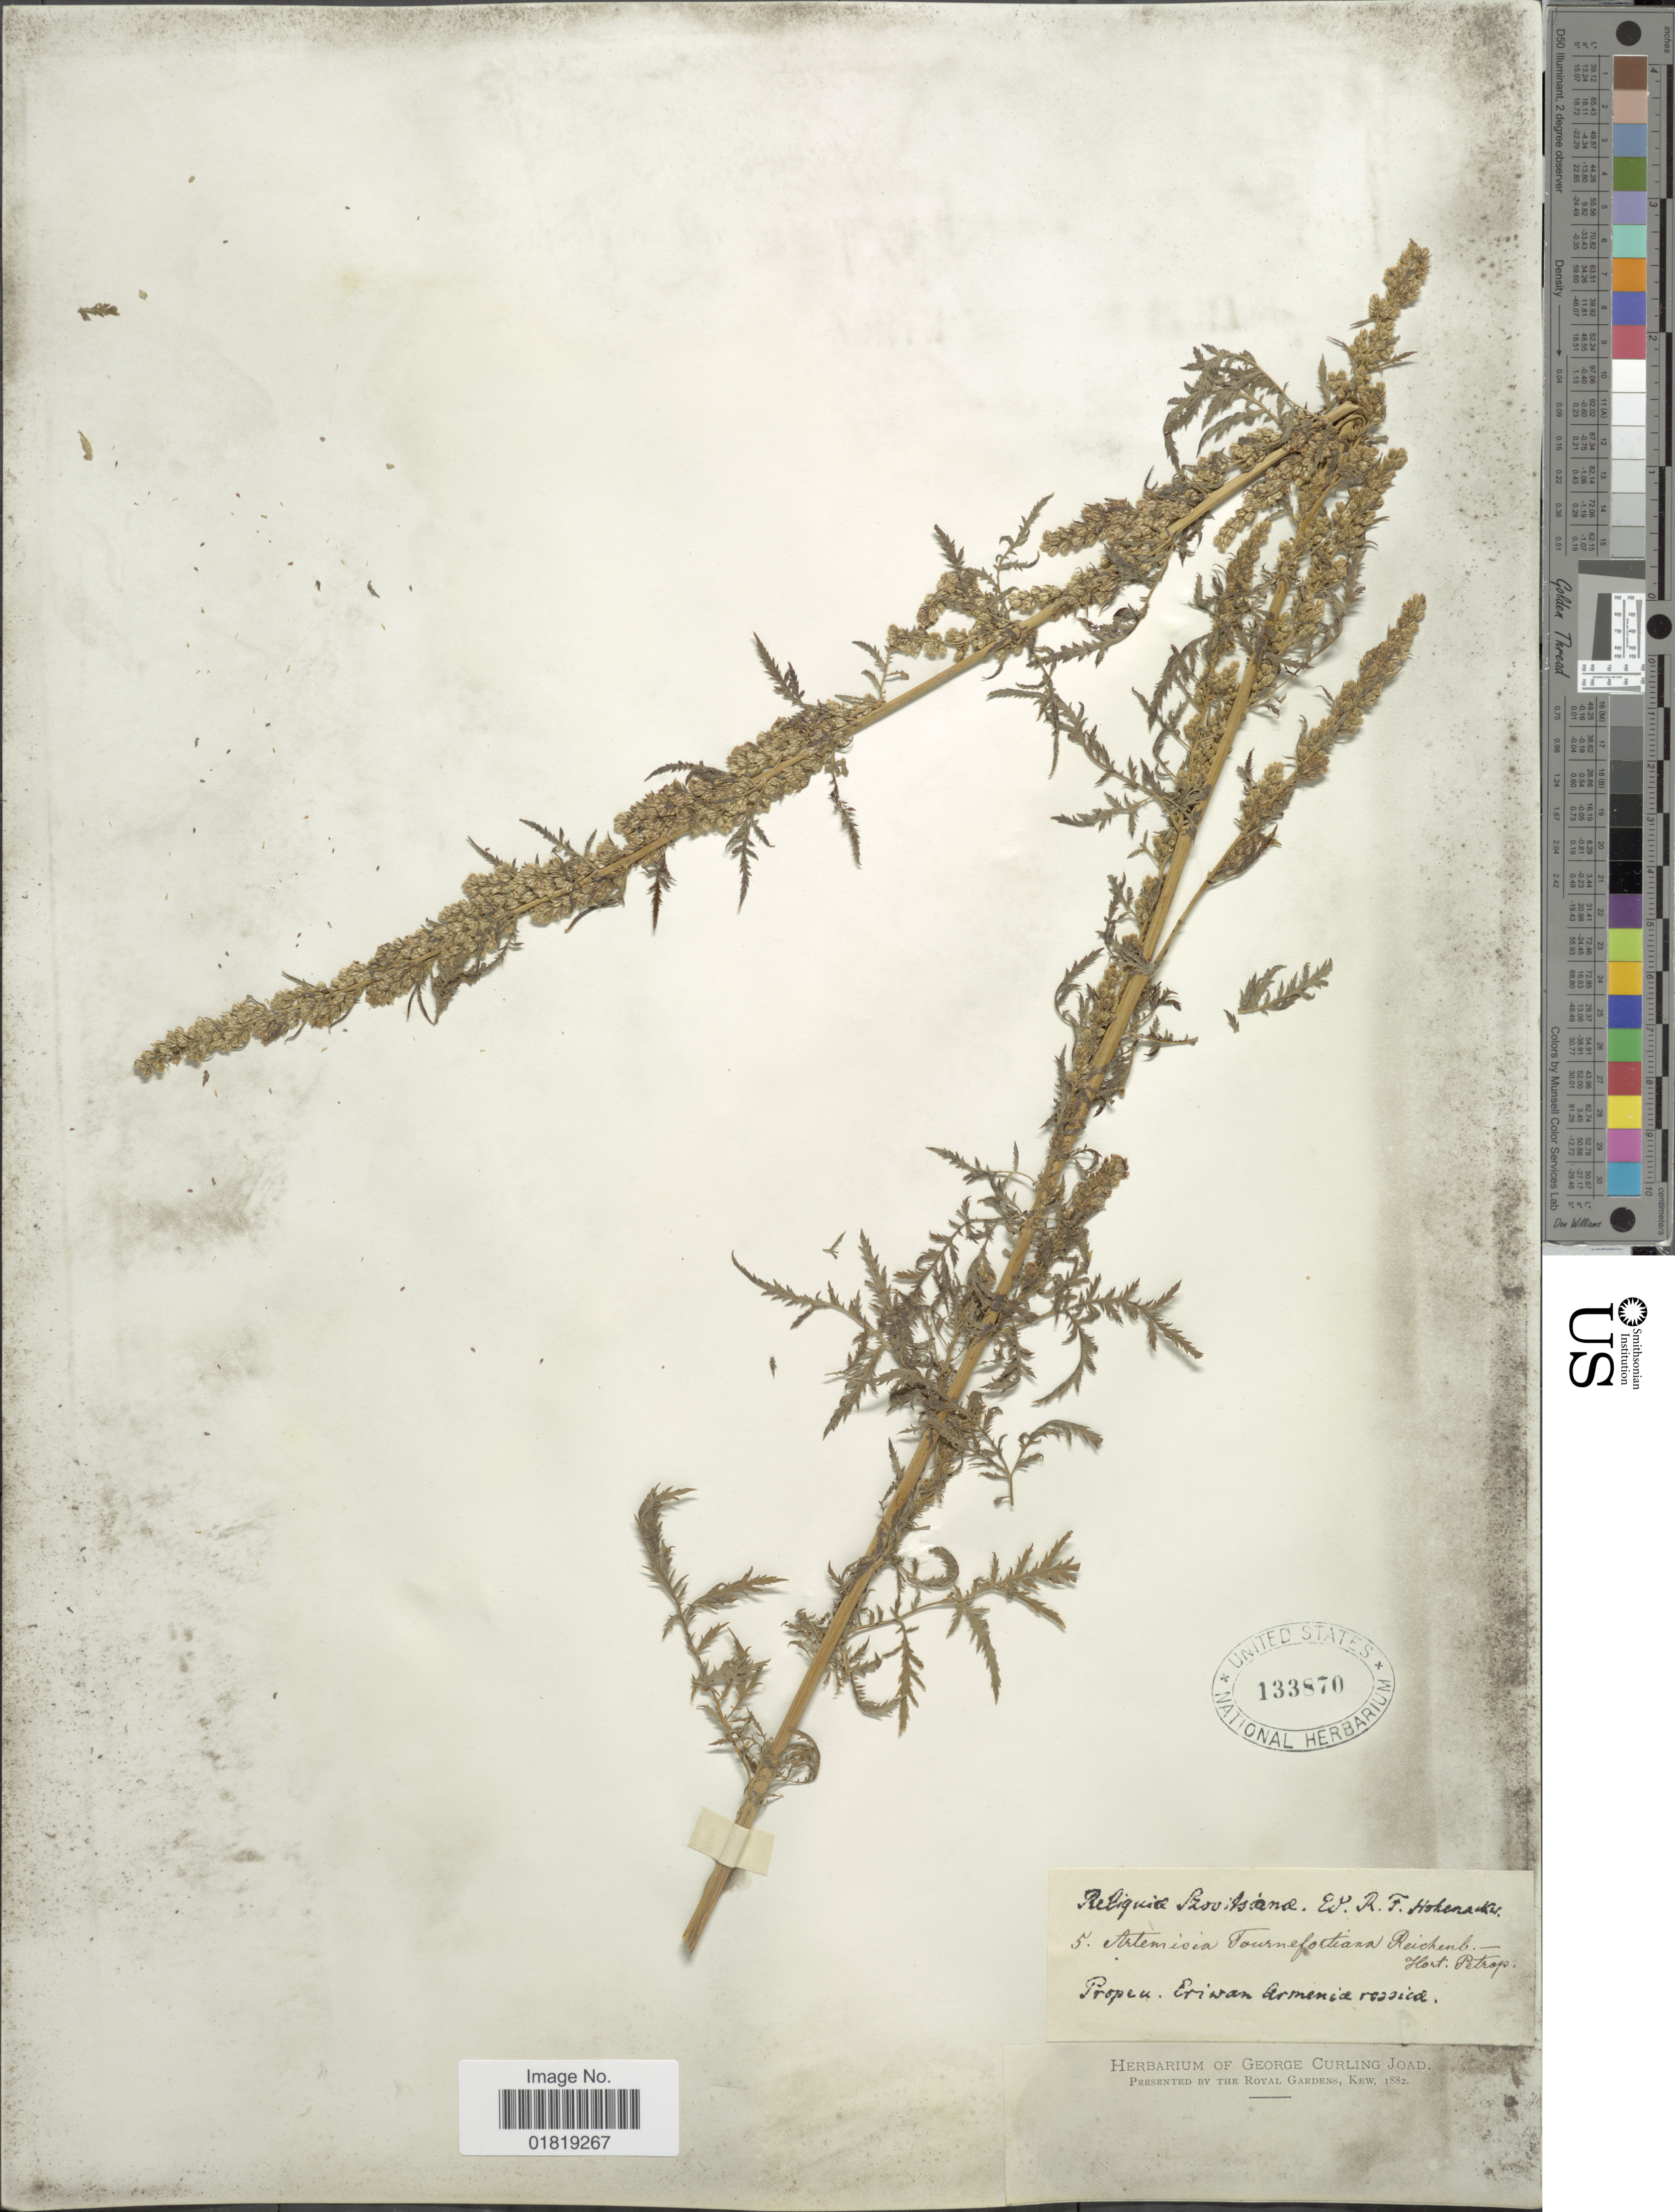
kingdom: Plantae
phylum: Tracheophyta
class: Magnoliopsida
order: Asterales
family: Asteraceae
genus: Artemisia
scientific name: Artemisia tournefortiana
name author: Rchb. f.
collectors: R. F. Hohenacker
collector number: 5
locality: Reliquia, Prov. Asanae [interpreted]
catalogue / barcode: US 133870